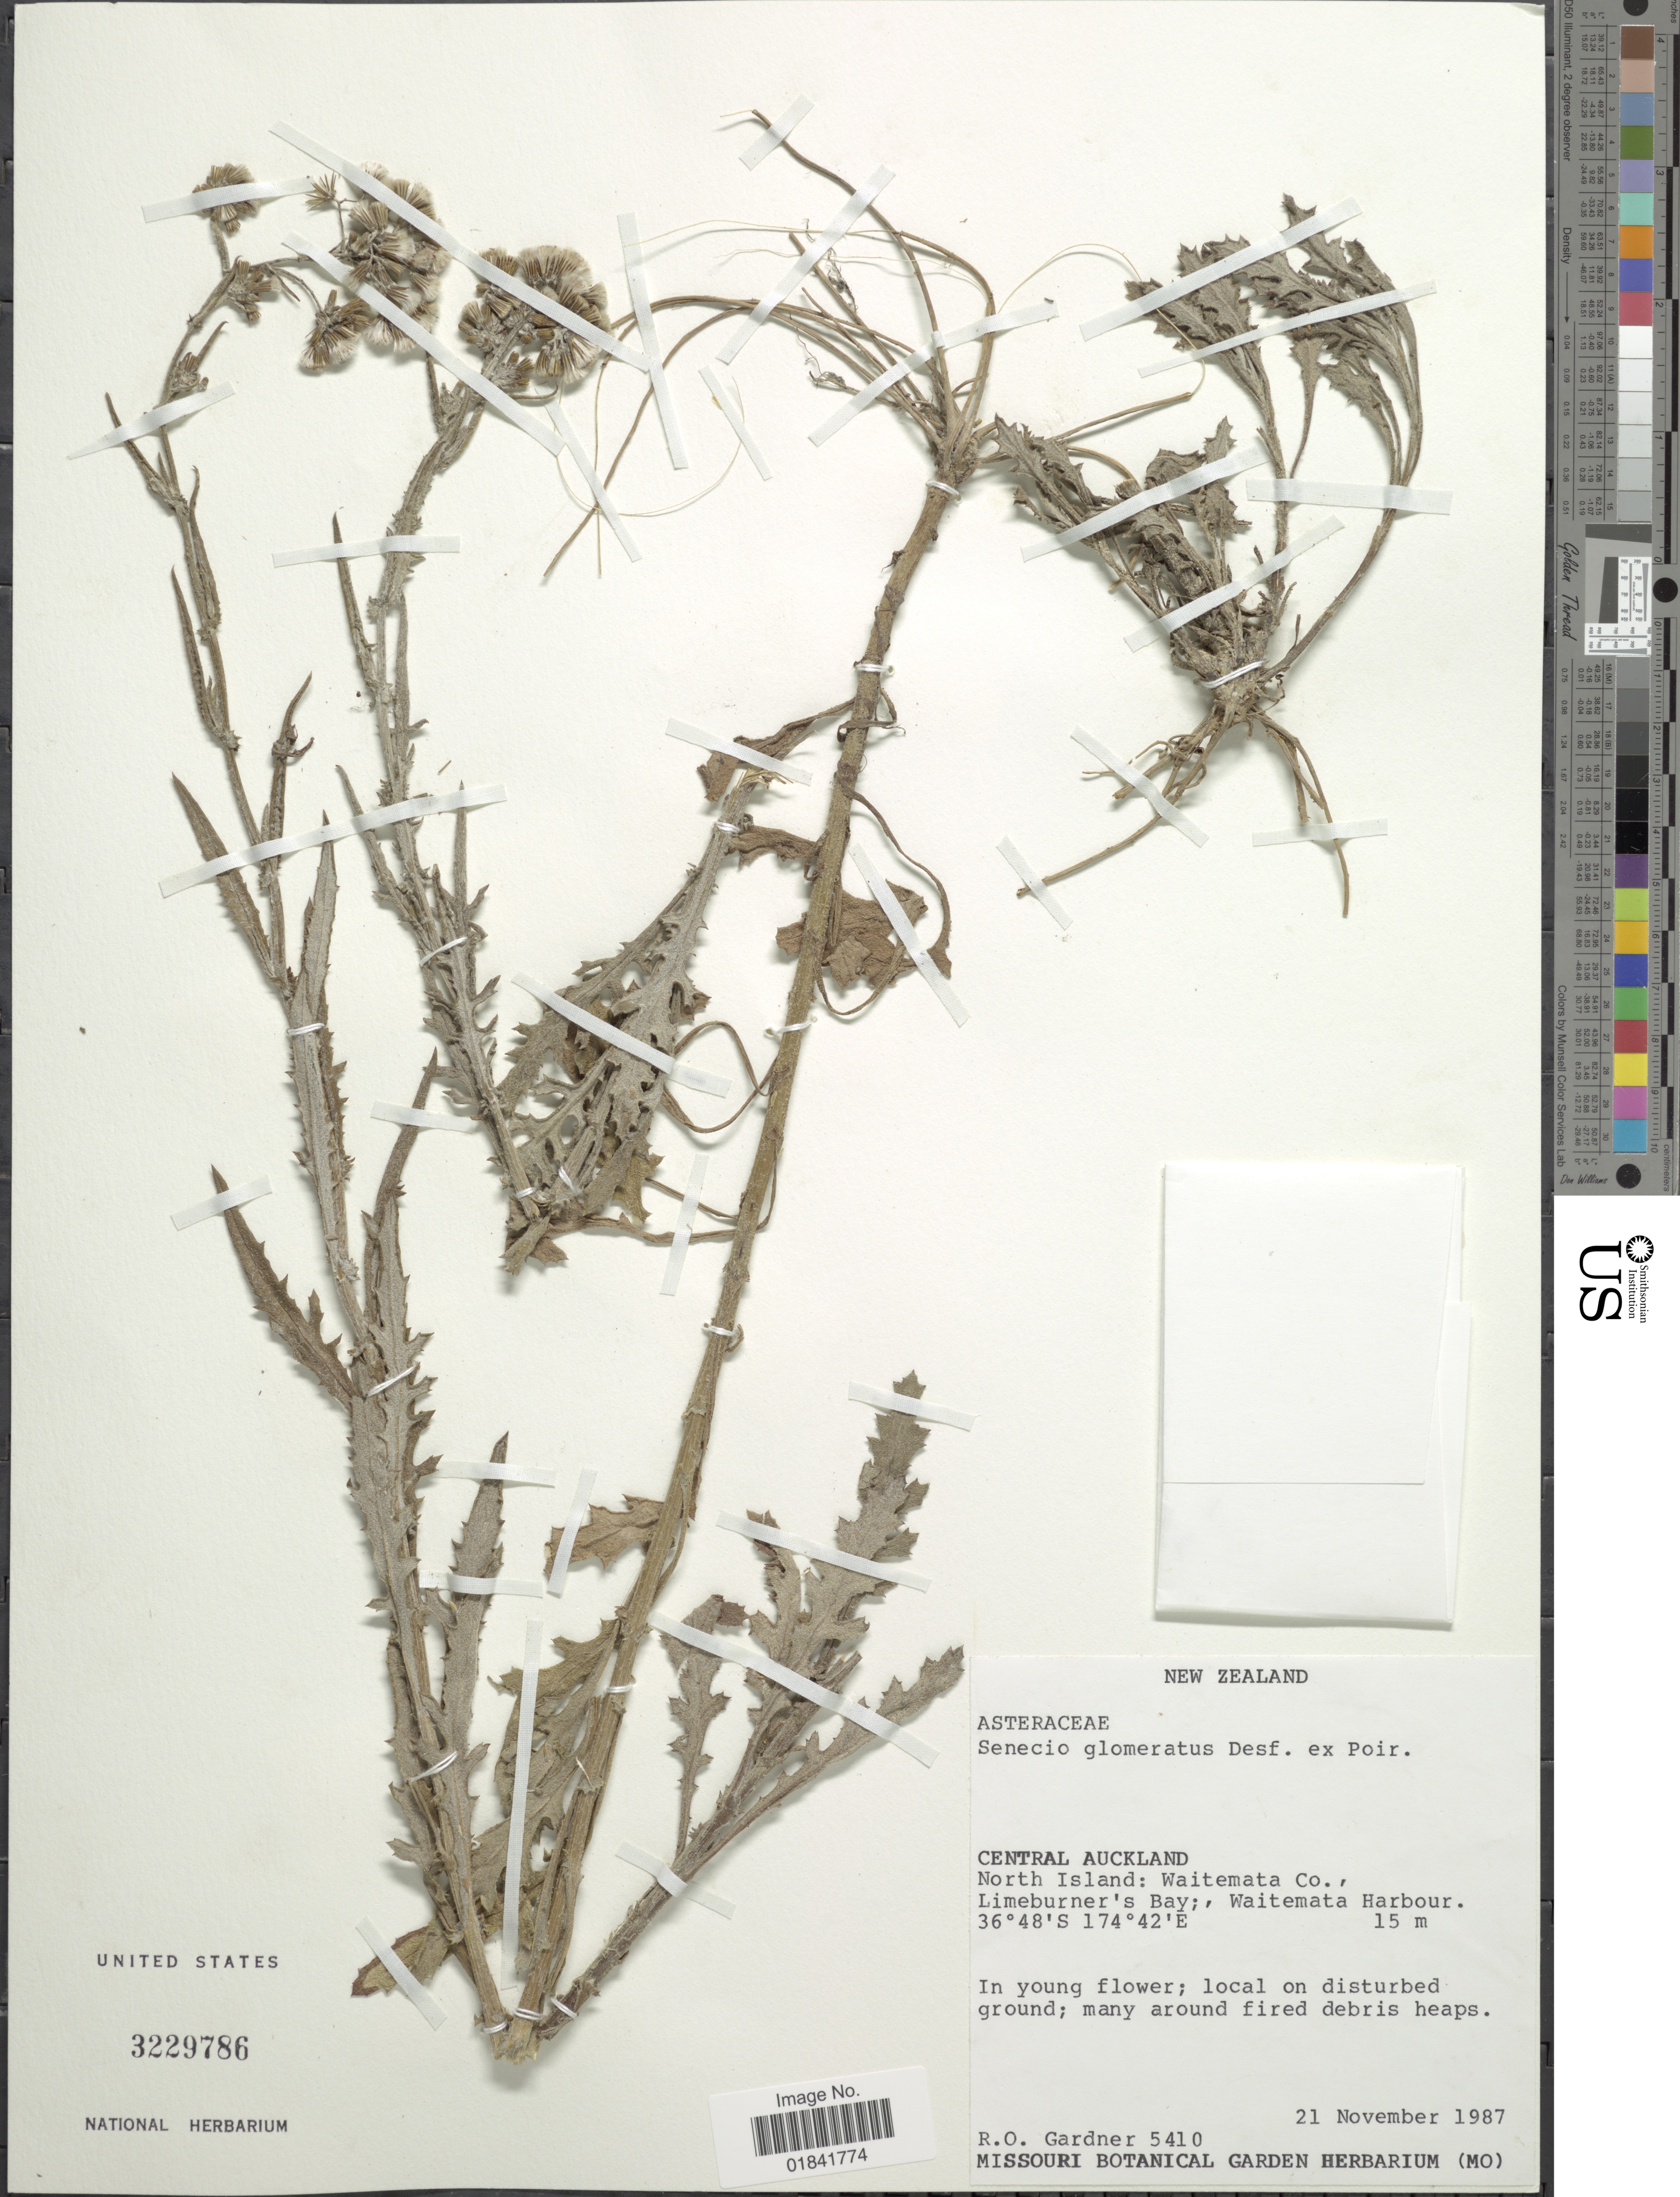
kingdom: Plantae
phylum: Tracheophyta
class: Magnoliopsida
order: Asterales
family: Asteraceae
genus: Senecio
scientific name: Senecio glomeratus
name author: Desf. ex Poir.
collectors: R. O. Gardner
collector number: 5410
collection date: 1987-11-21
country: New Zealand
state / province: Auckland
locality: Central Auckland, North Island: Waitemata co., Limeburner's Bay, Waitemata Harbour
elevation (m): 15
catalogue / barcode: US 3229786